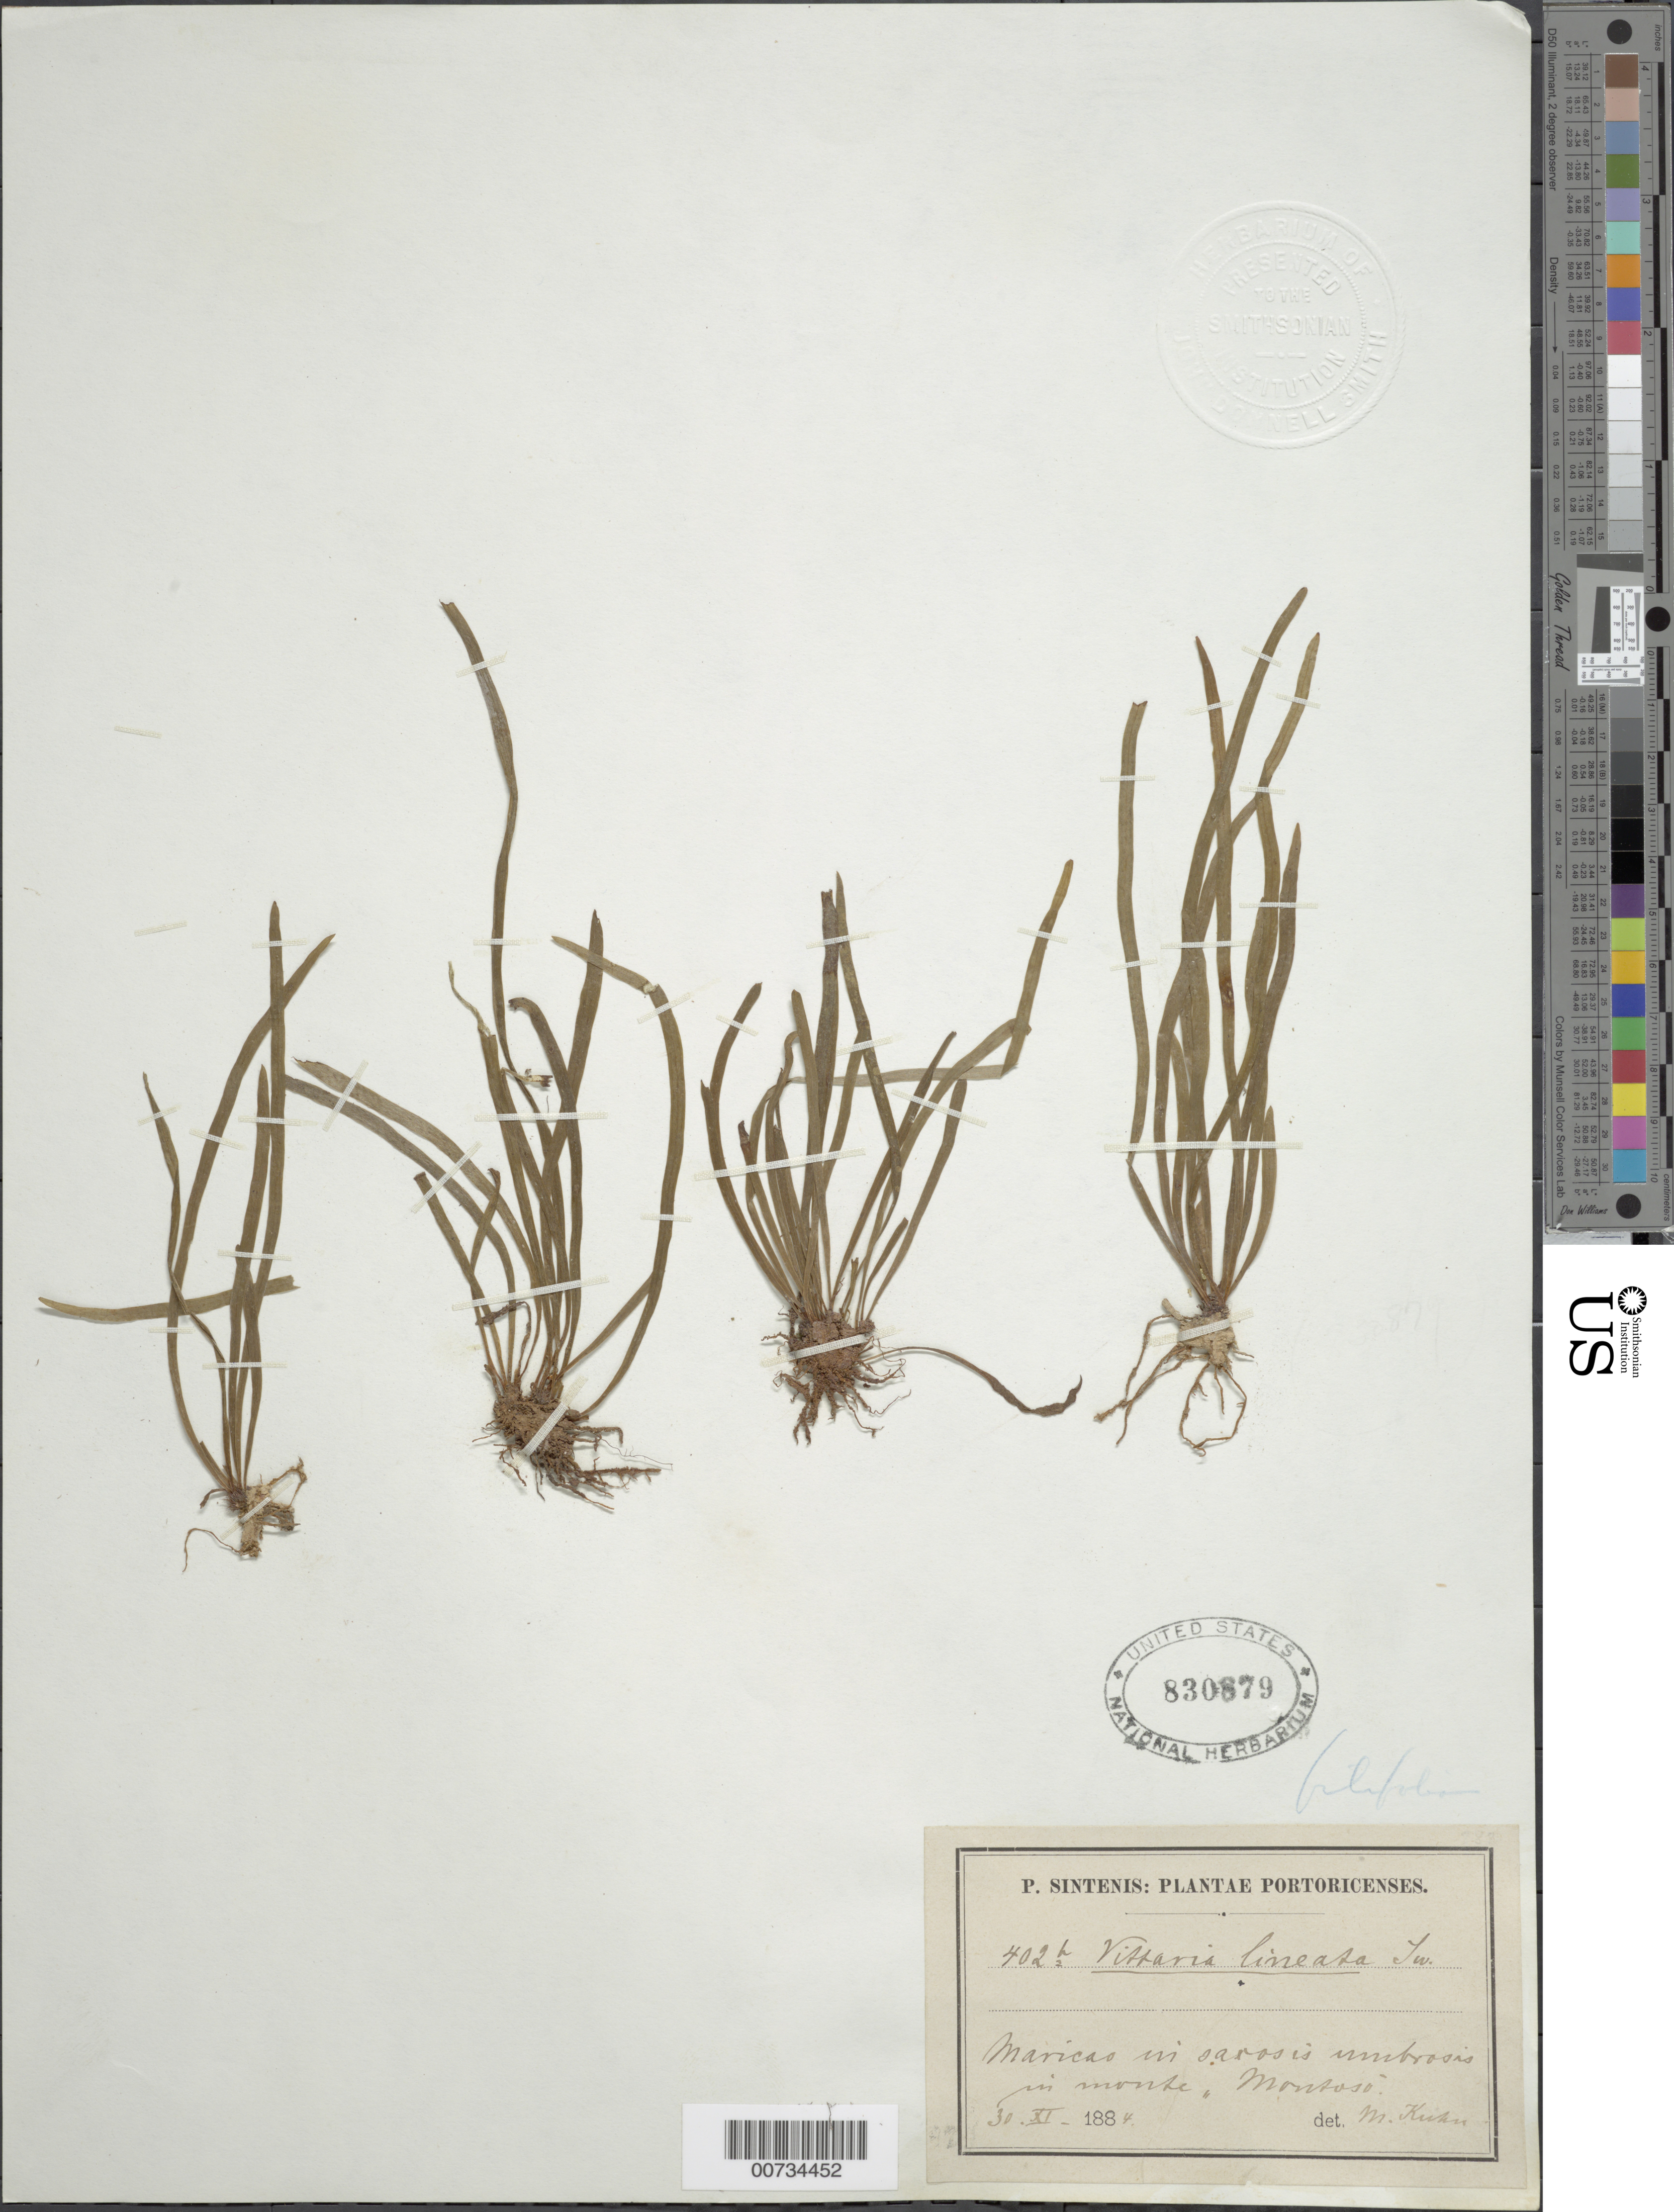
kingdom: Plantae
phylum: Tracheophyta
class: Polypodiopsida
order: Polypodiales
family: Pteridaceae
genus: Vittaria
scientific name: Vittaria lineata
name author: (L.) Sm.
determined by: Kuhn, D. M.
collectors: P. Sintenis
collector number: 402b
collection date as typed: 30 Nov 1884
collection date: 1884-11-30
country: Puerto Rico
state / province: Maricao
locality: Maricao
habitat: In sarosis umbrosis in monte "Montoso"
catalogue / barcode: US 830879